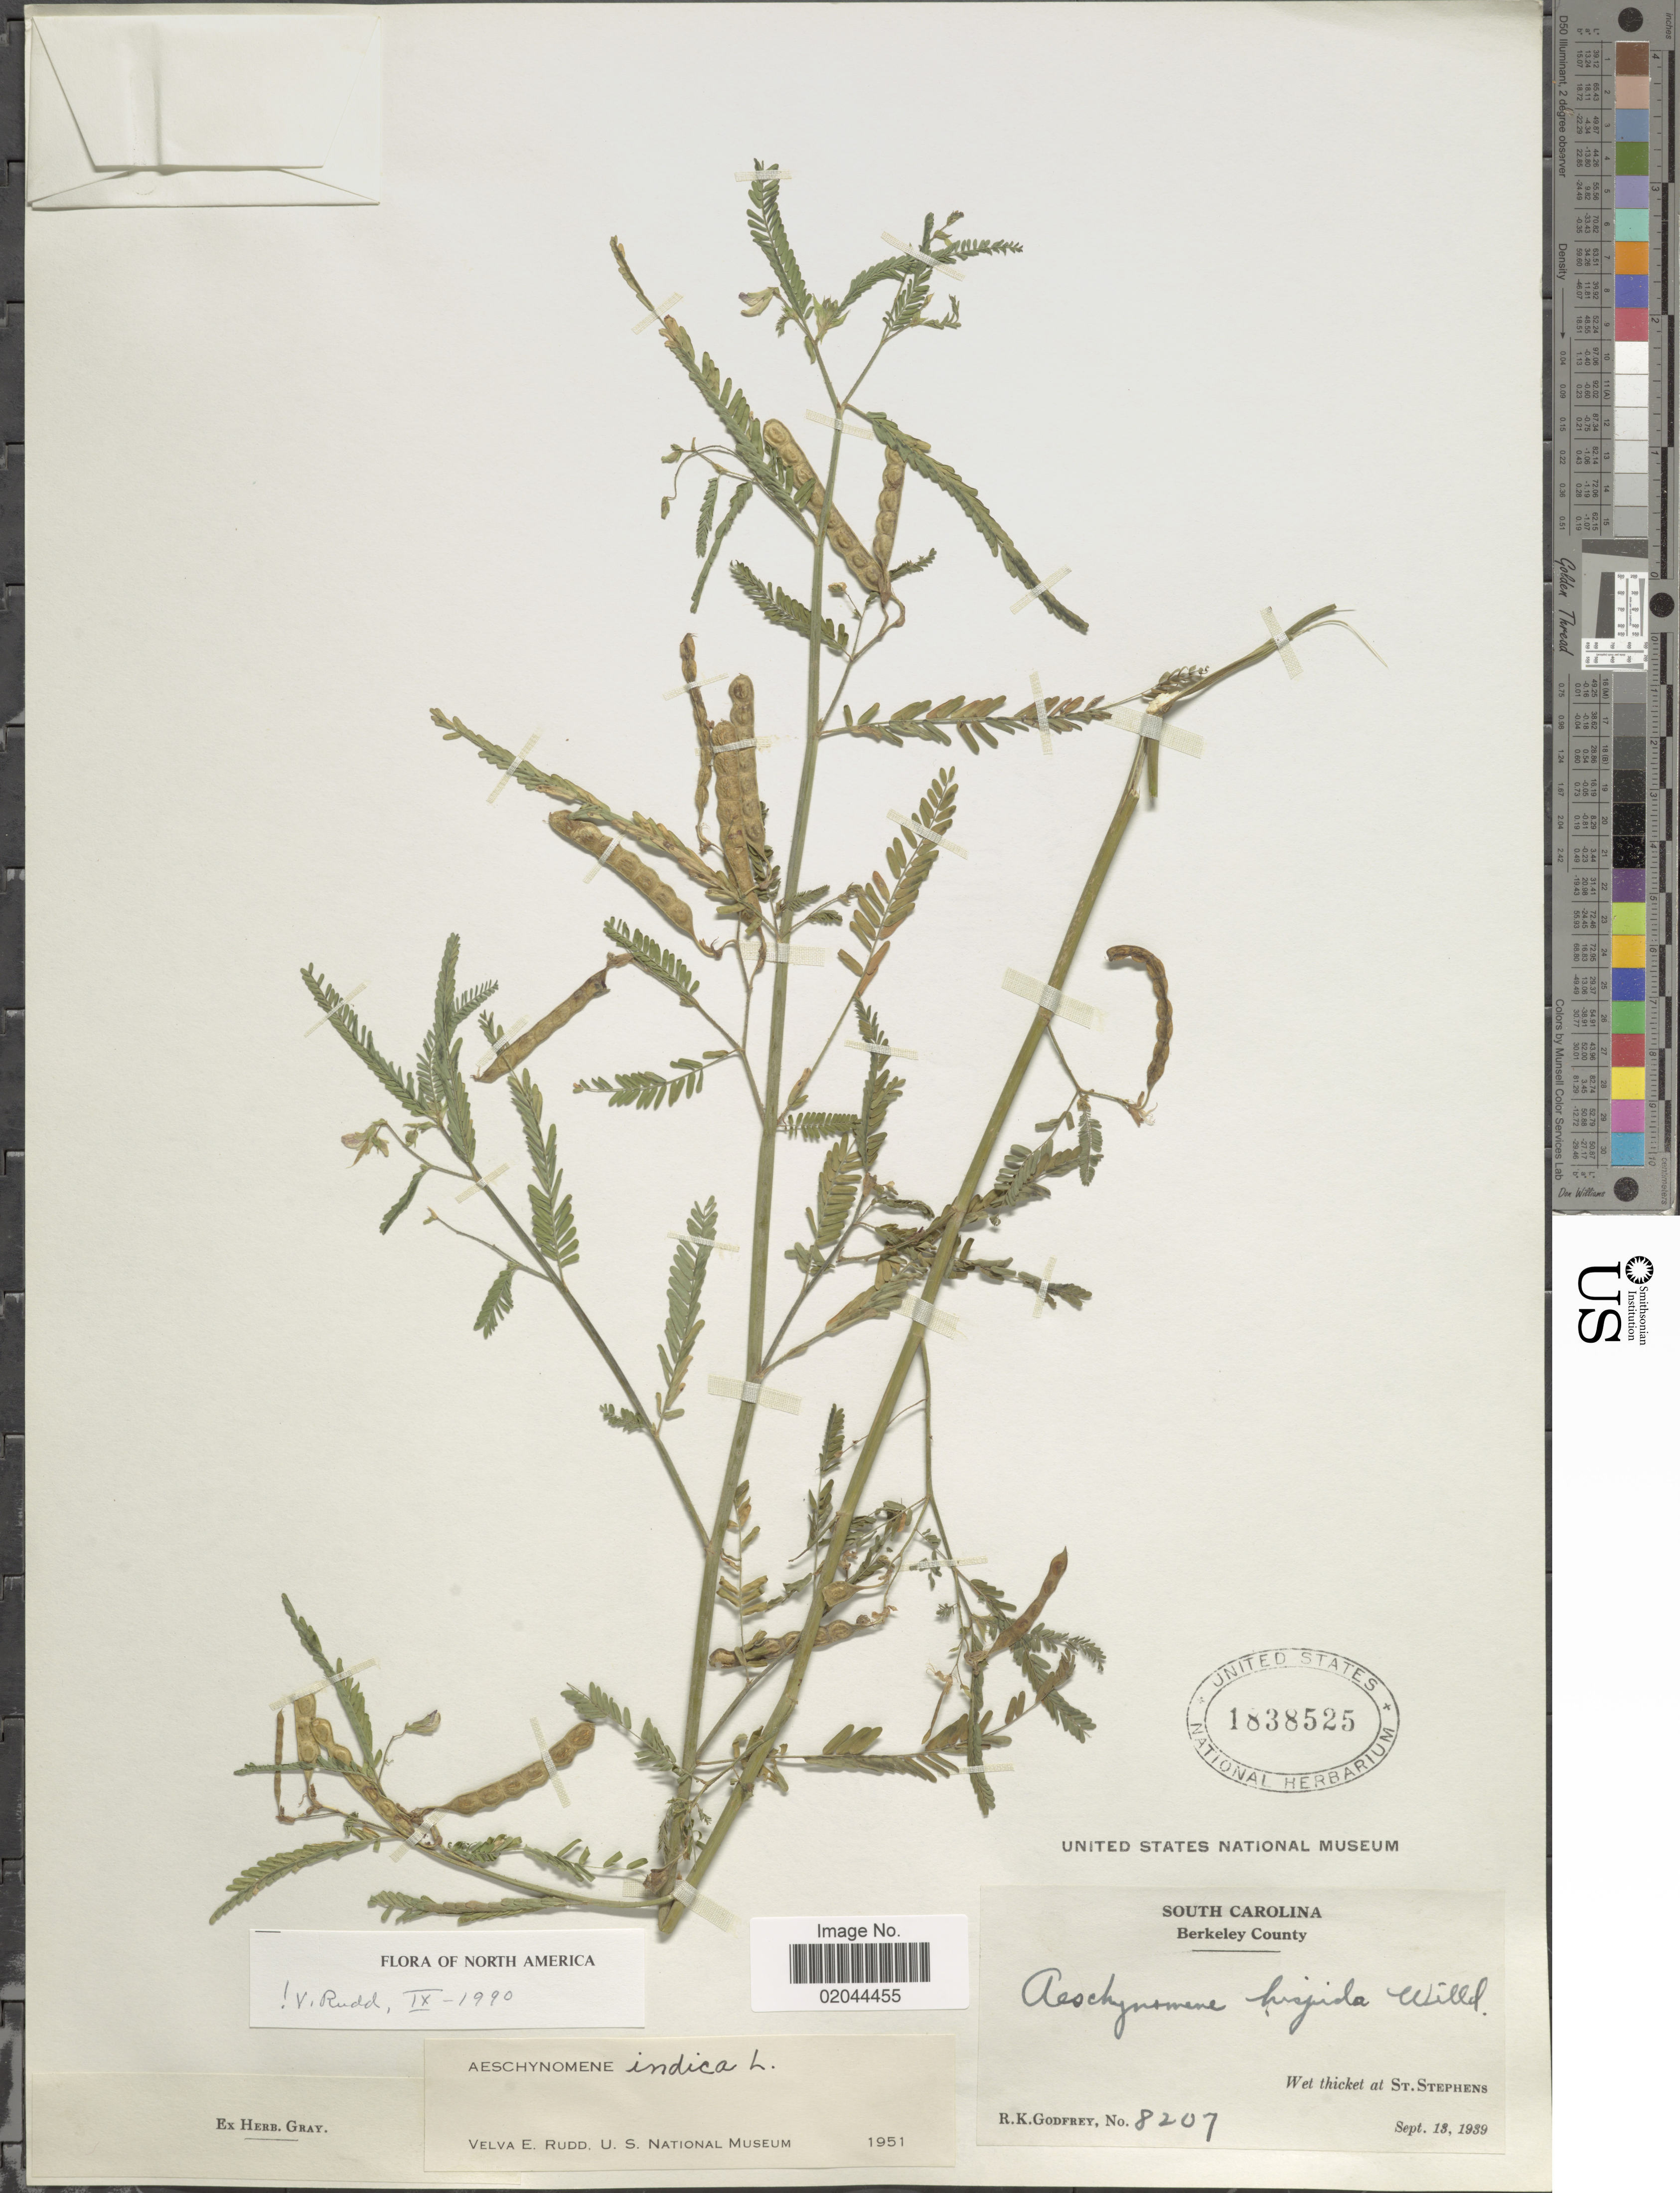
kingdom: Plantae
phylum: Tracheophyta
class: Magnoliopsida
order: Fabales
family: Fabaceae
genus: Aeschynomene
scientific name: Aeschynomene indica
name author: L.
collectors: R. K. Godfrey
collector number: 8207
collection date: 1939-09-13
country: United States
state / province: South Carolina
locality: Berkeley County, wet thicket at St. Stephens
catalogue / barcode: US 1838525